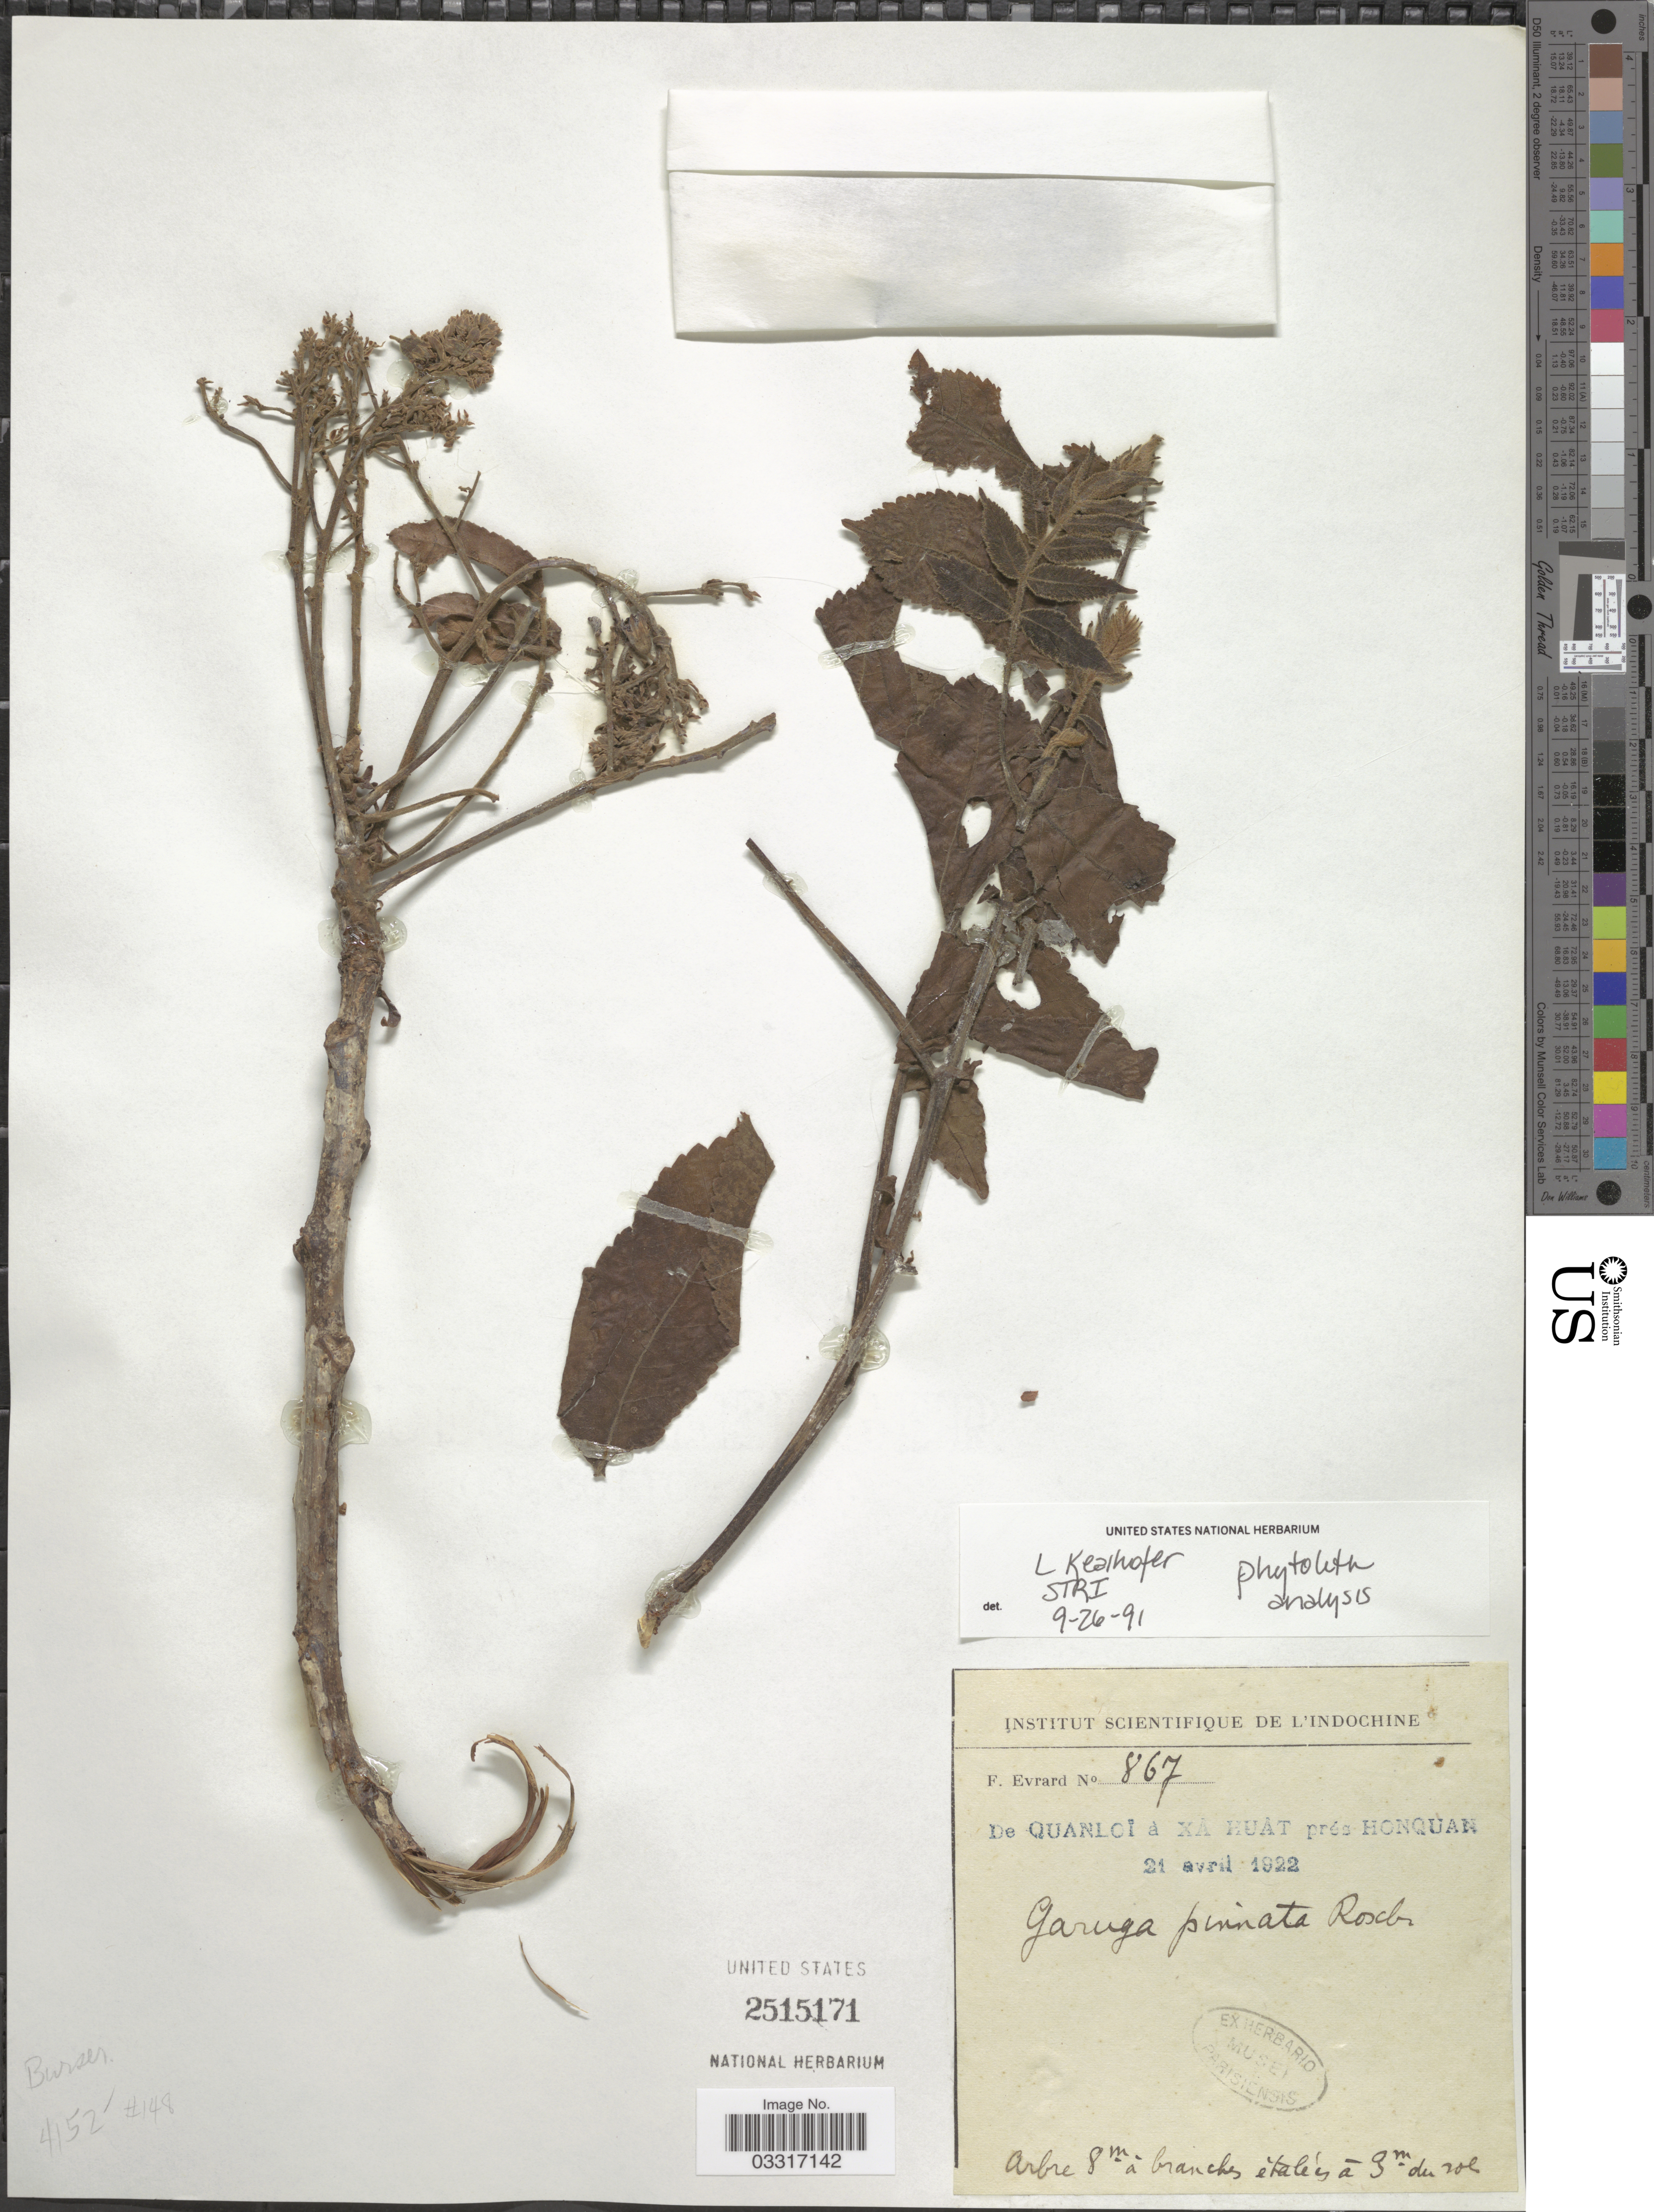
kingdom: Plantae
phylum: Tracheophyta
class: Magnoliopsida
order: Sapindales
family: Burseraceae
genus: Garuga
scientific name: Garuga pinnata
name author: Roxb.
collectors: F. Evrard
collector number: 867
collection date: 1922-04-21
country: Vietnam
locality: De Quanloi à Xa Huat prés Honquan.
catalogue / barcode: US 2515171